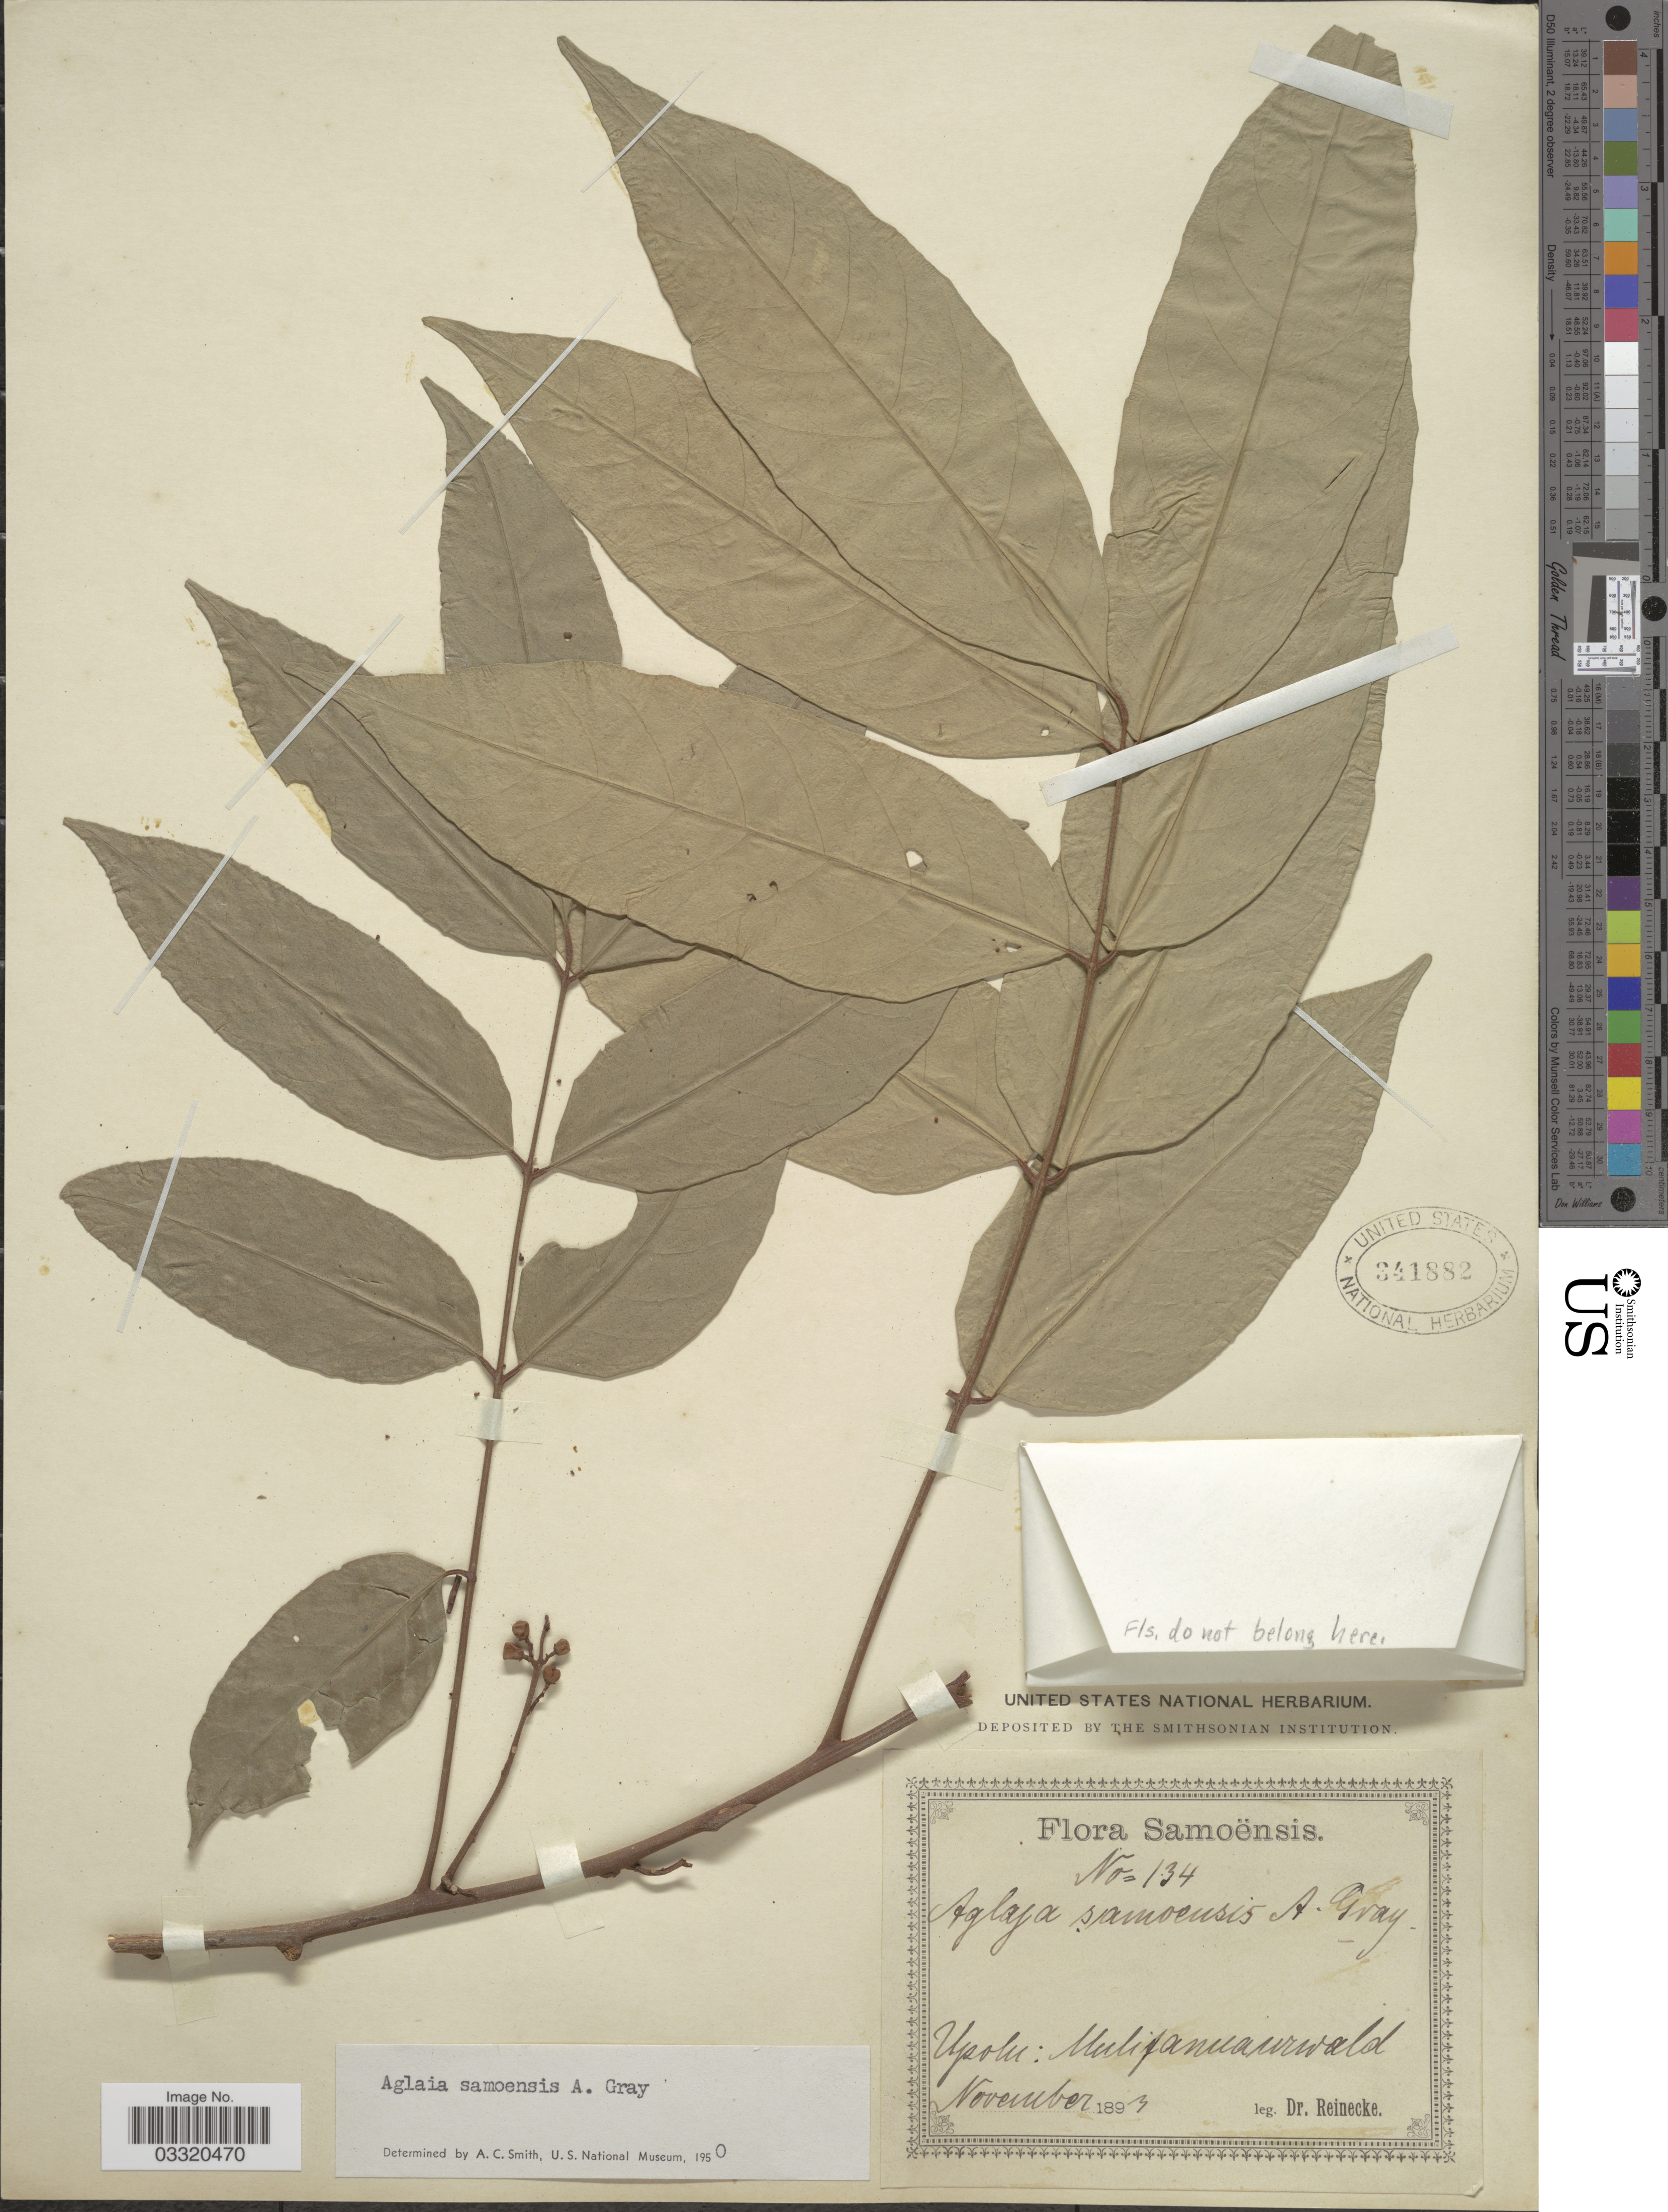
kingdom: Plantae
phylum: Tracheophyta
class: Magnoliopsida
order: Sapindales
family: Meliaceae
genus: Aglaia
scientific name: Aglaia samoensis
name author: A. Gray in Wilkes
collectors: -- Reinecke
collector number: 134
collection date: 1893-11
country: Samoa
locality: Samoënsis. Upolu: Mulifanuaurwald [interpreted].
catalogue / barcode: US 341882